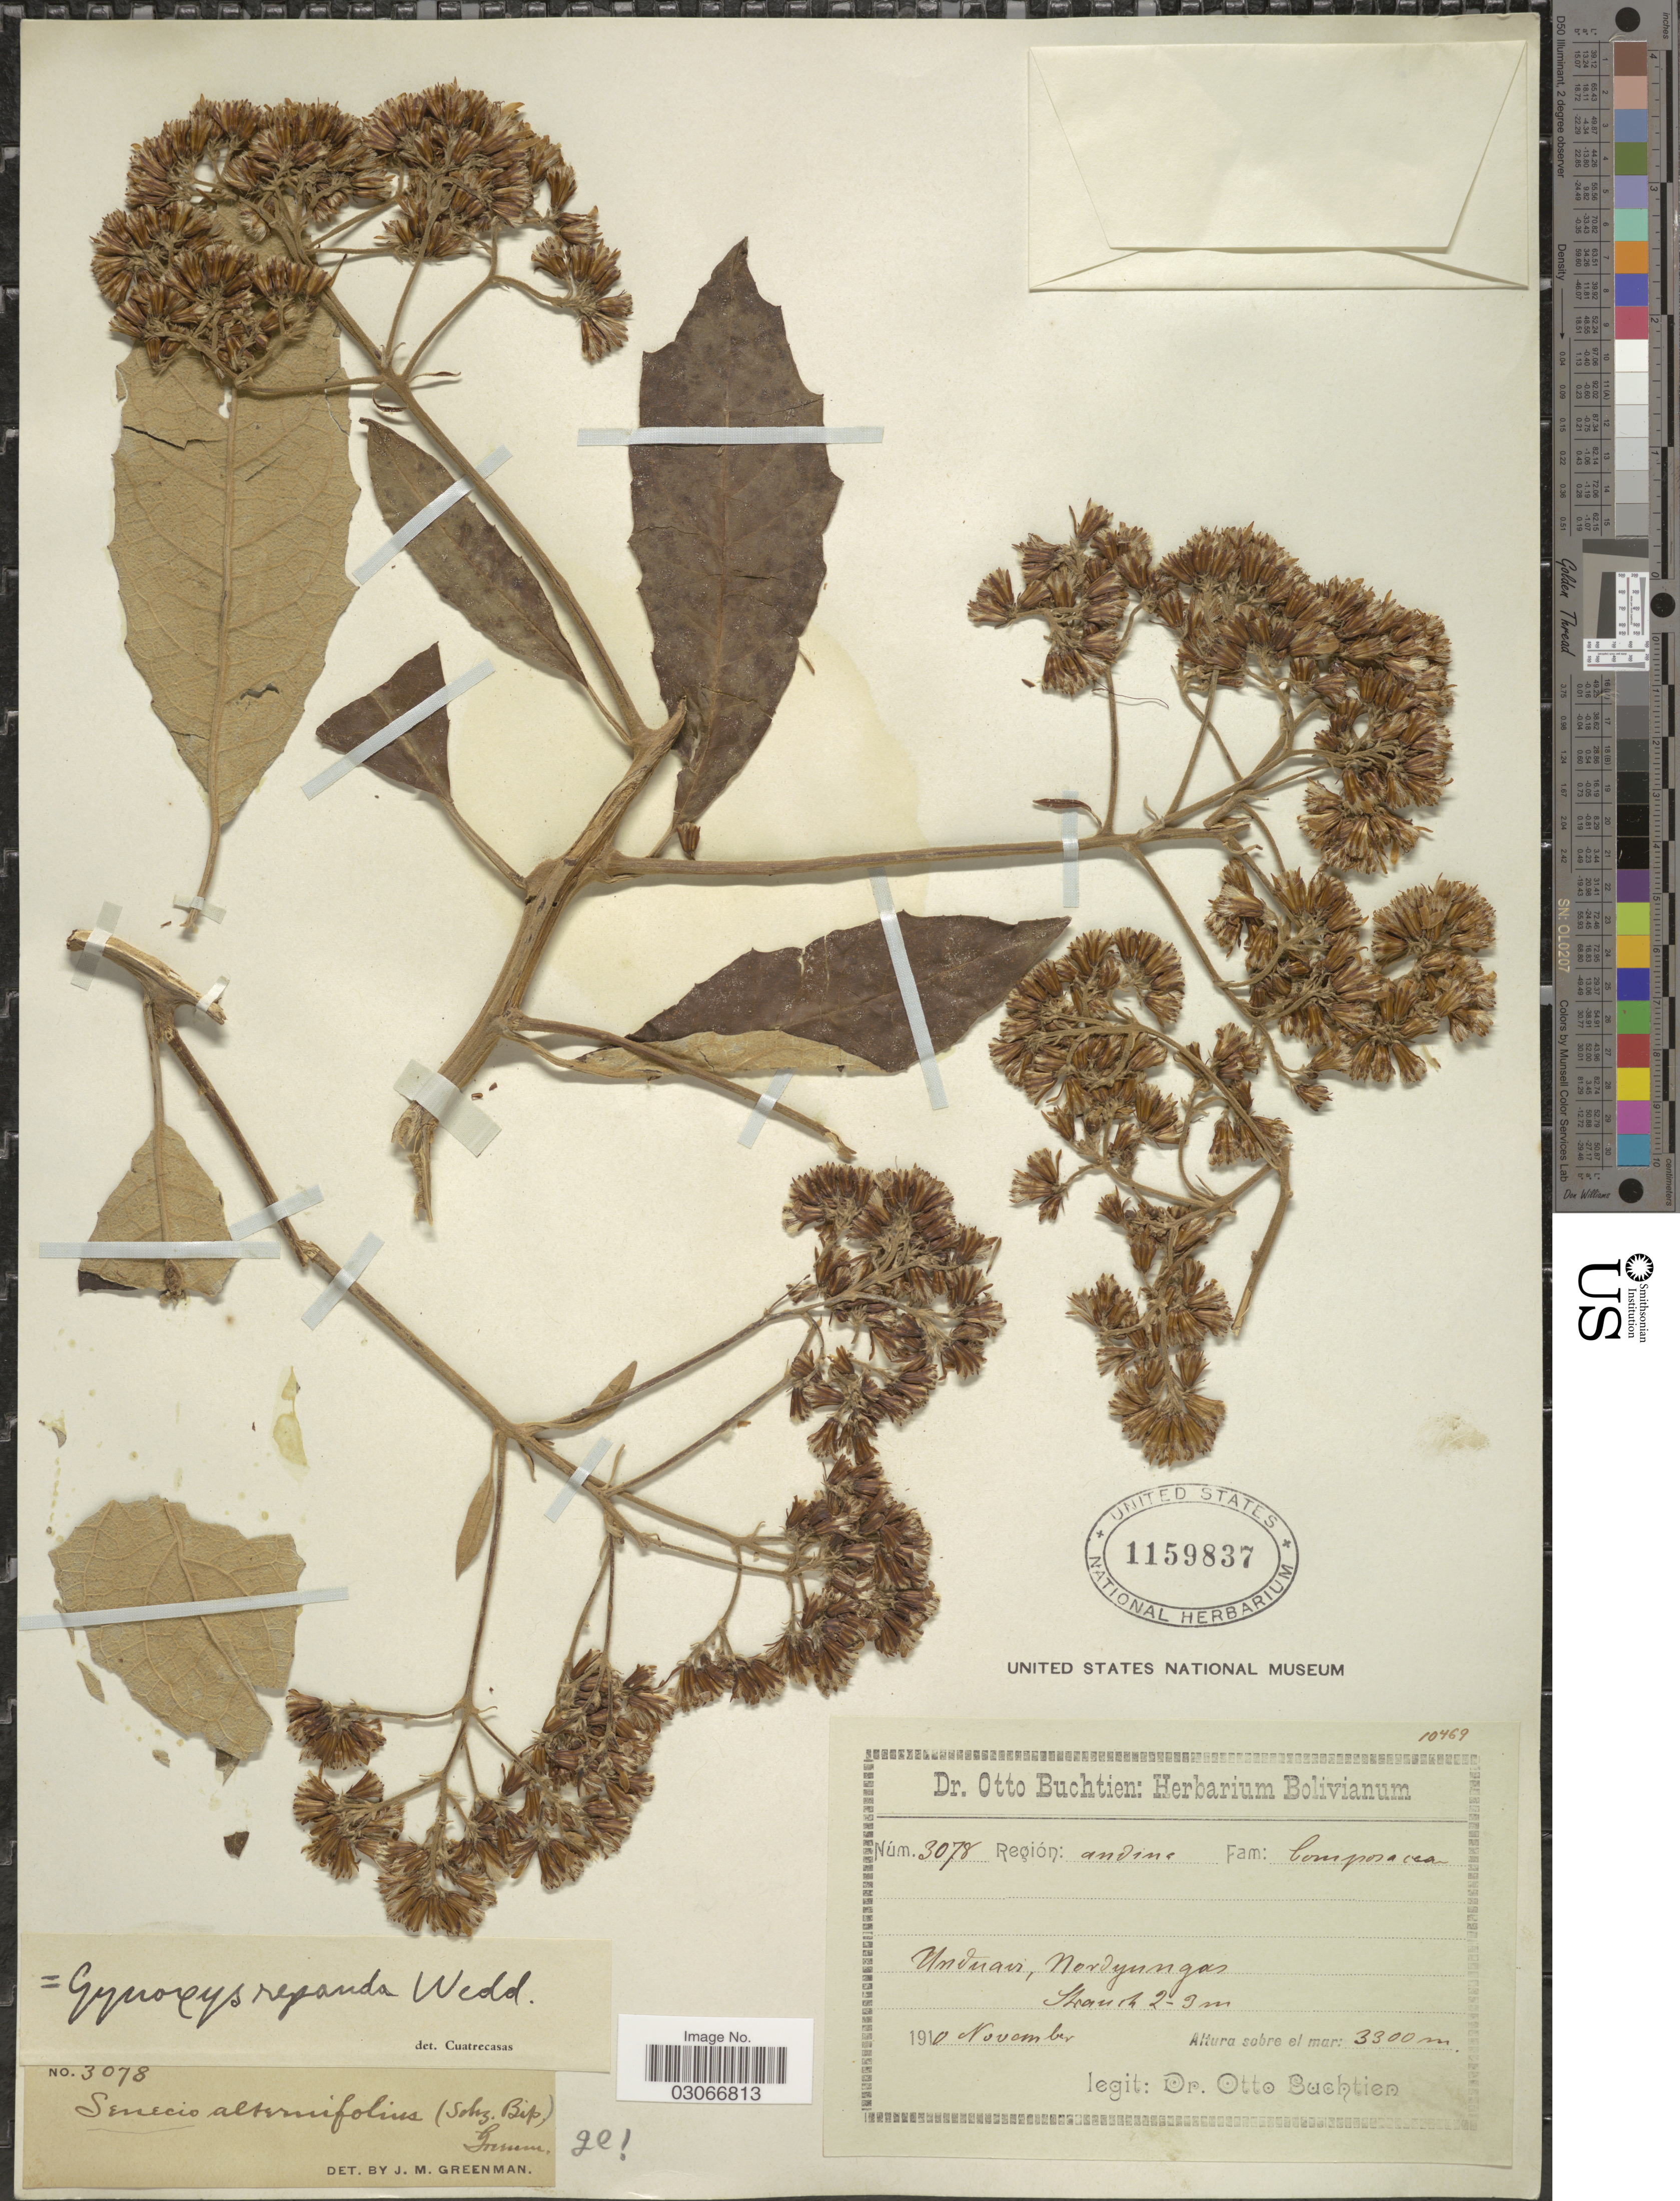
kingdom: Plantae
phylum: Tracheophyta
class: Magnoliopsida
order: Asterales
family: Asteraceae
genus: Nordenstamia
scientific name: Nordenstamia repanda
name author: (Wedd.) Lundin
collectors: O. Buchtien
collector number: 3078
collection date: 1910-11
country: Bolivia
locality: Región: Andine. Unduavi, Nordyungas.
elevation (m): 3300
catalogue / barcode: US 1159837